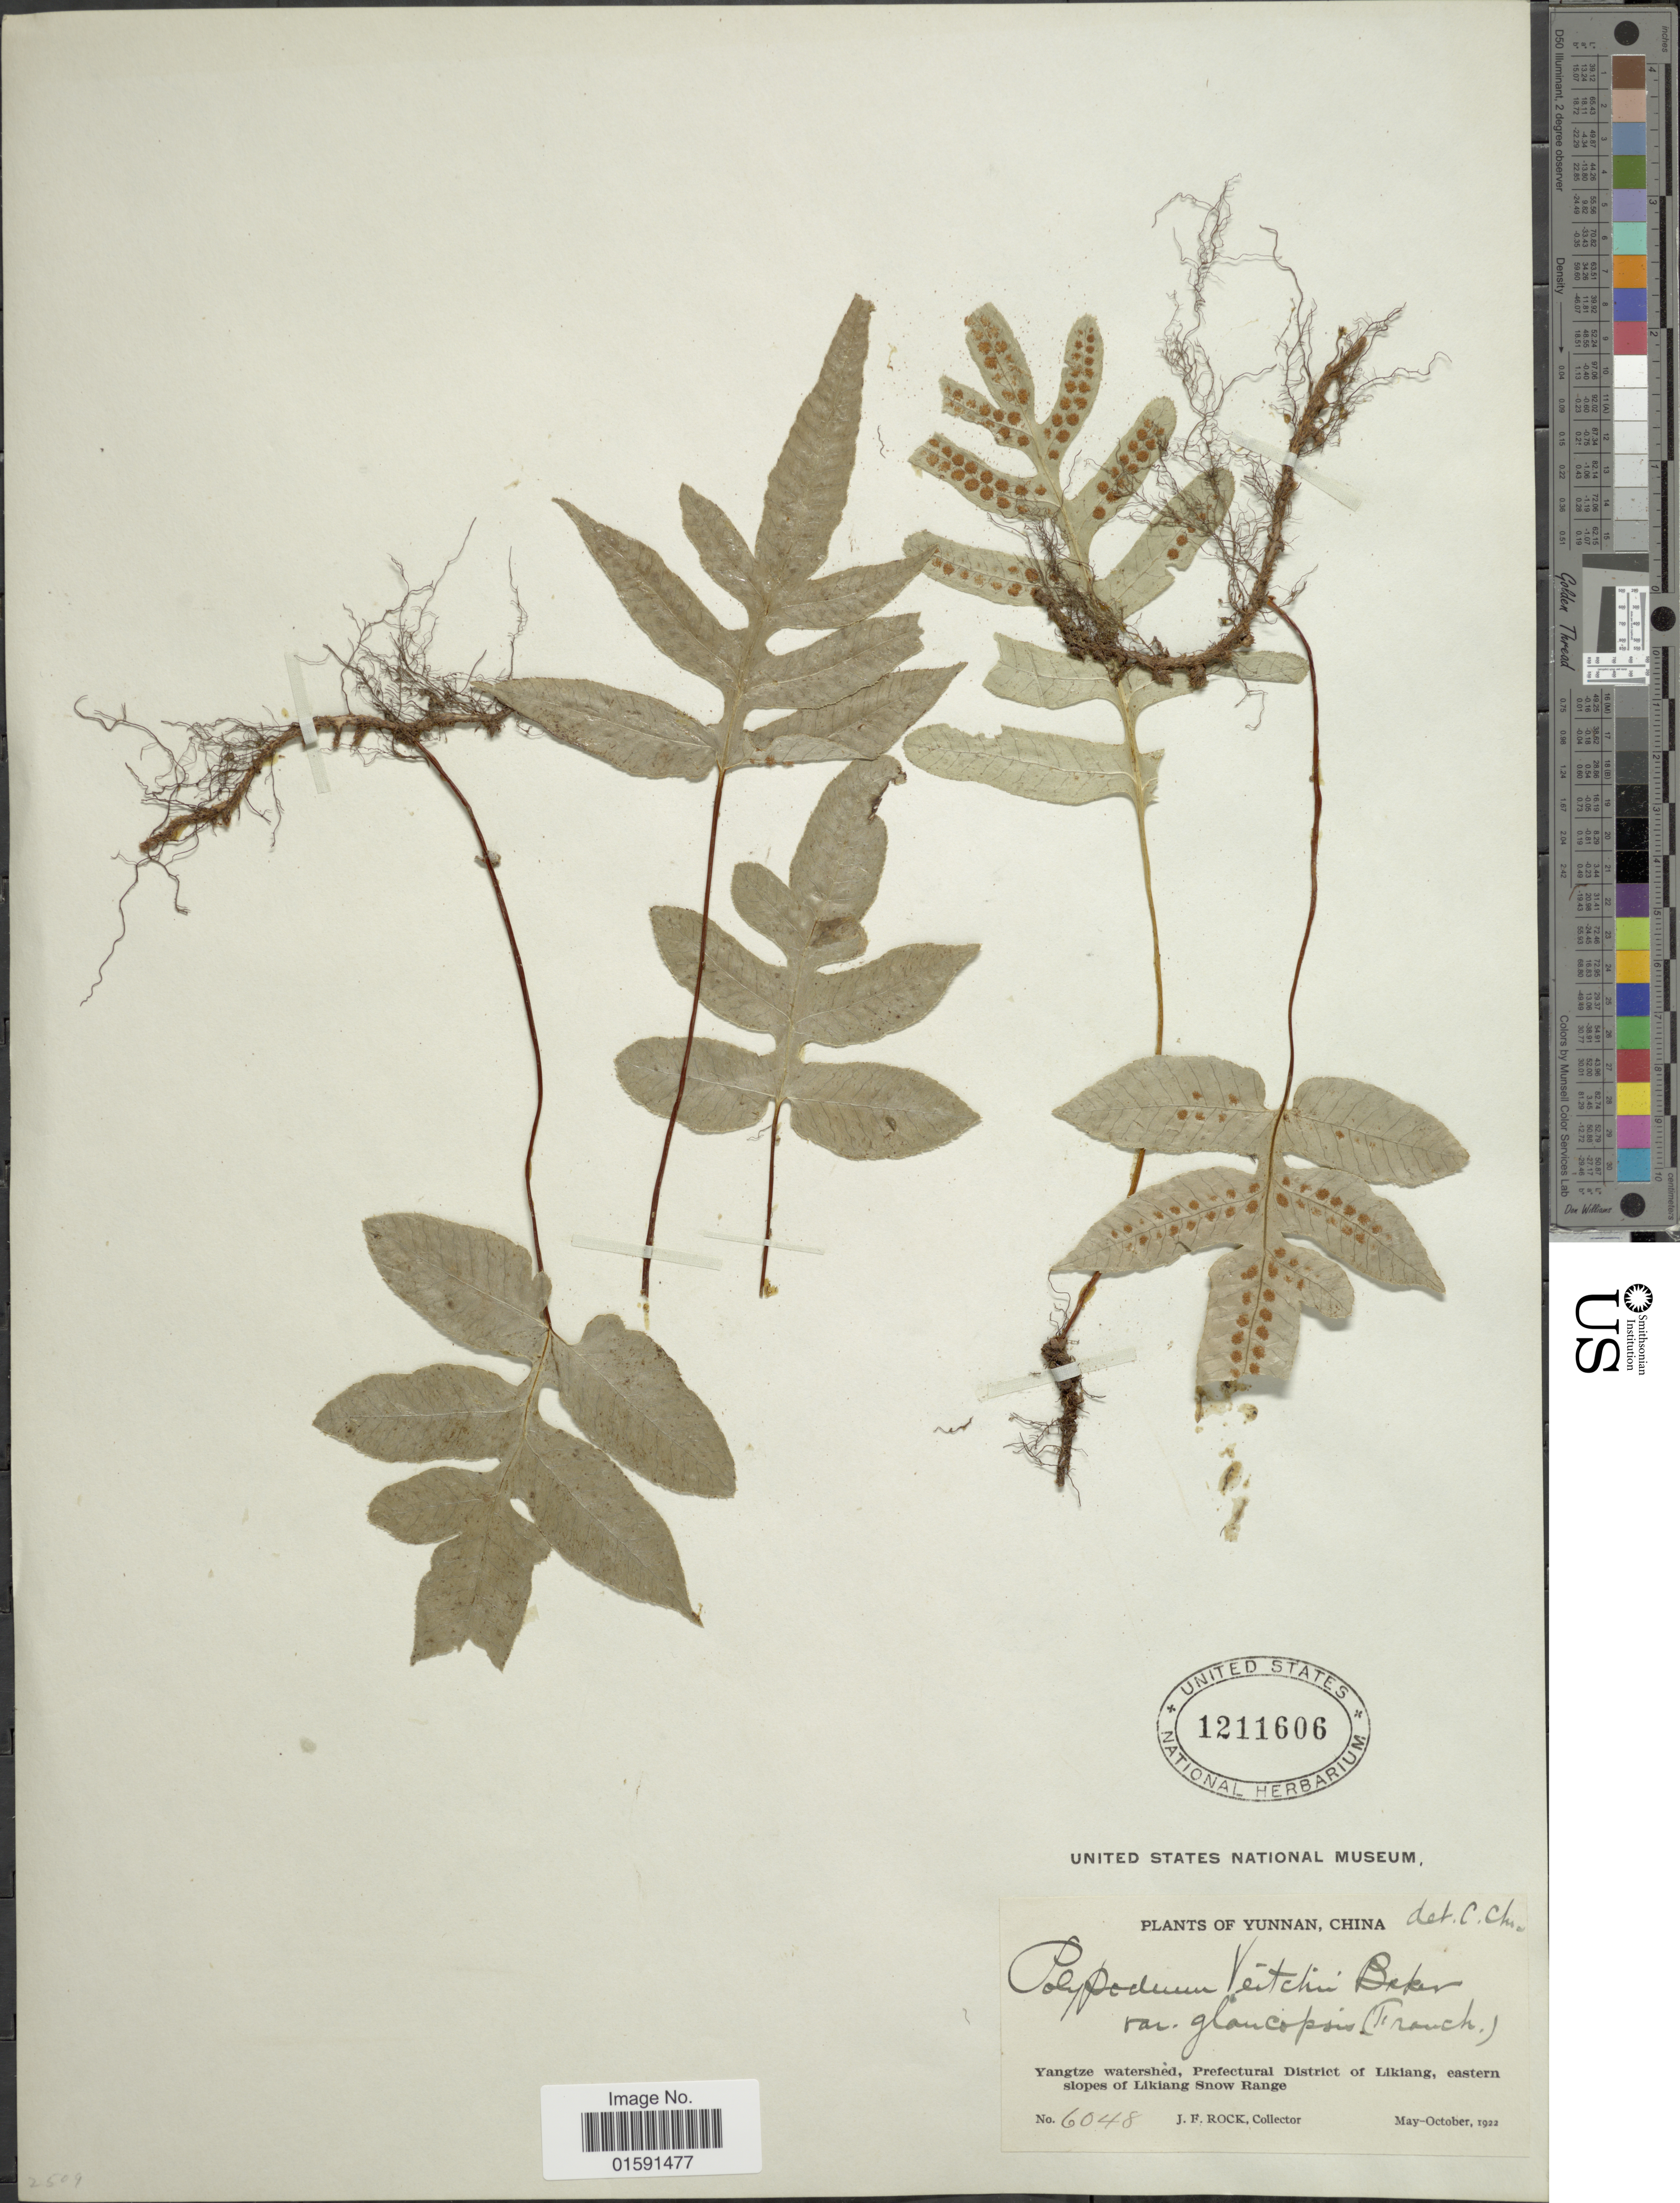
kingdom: Plantae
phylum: Tracheophyta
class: Polypodiopsida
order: Polypodiales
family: Polypodiaceae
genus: Selliguea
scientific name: Selliguea veitchii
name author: (Baker) H. Ohashi & K. Ohashi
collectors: J. Rock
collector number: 6048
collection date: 1922-05/1922-10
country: China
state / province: Yunnan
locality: Yangtze watershed, Prefectural District of Likiang, eastern slopes of Likiang Snow Range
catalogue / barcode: US 1211606